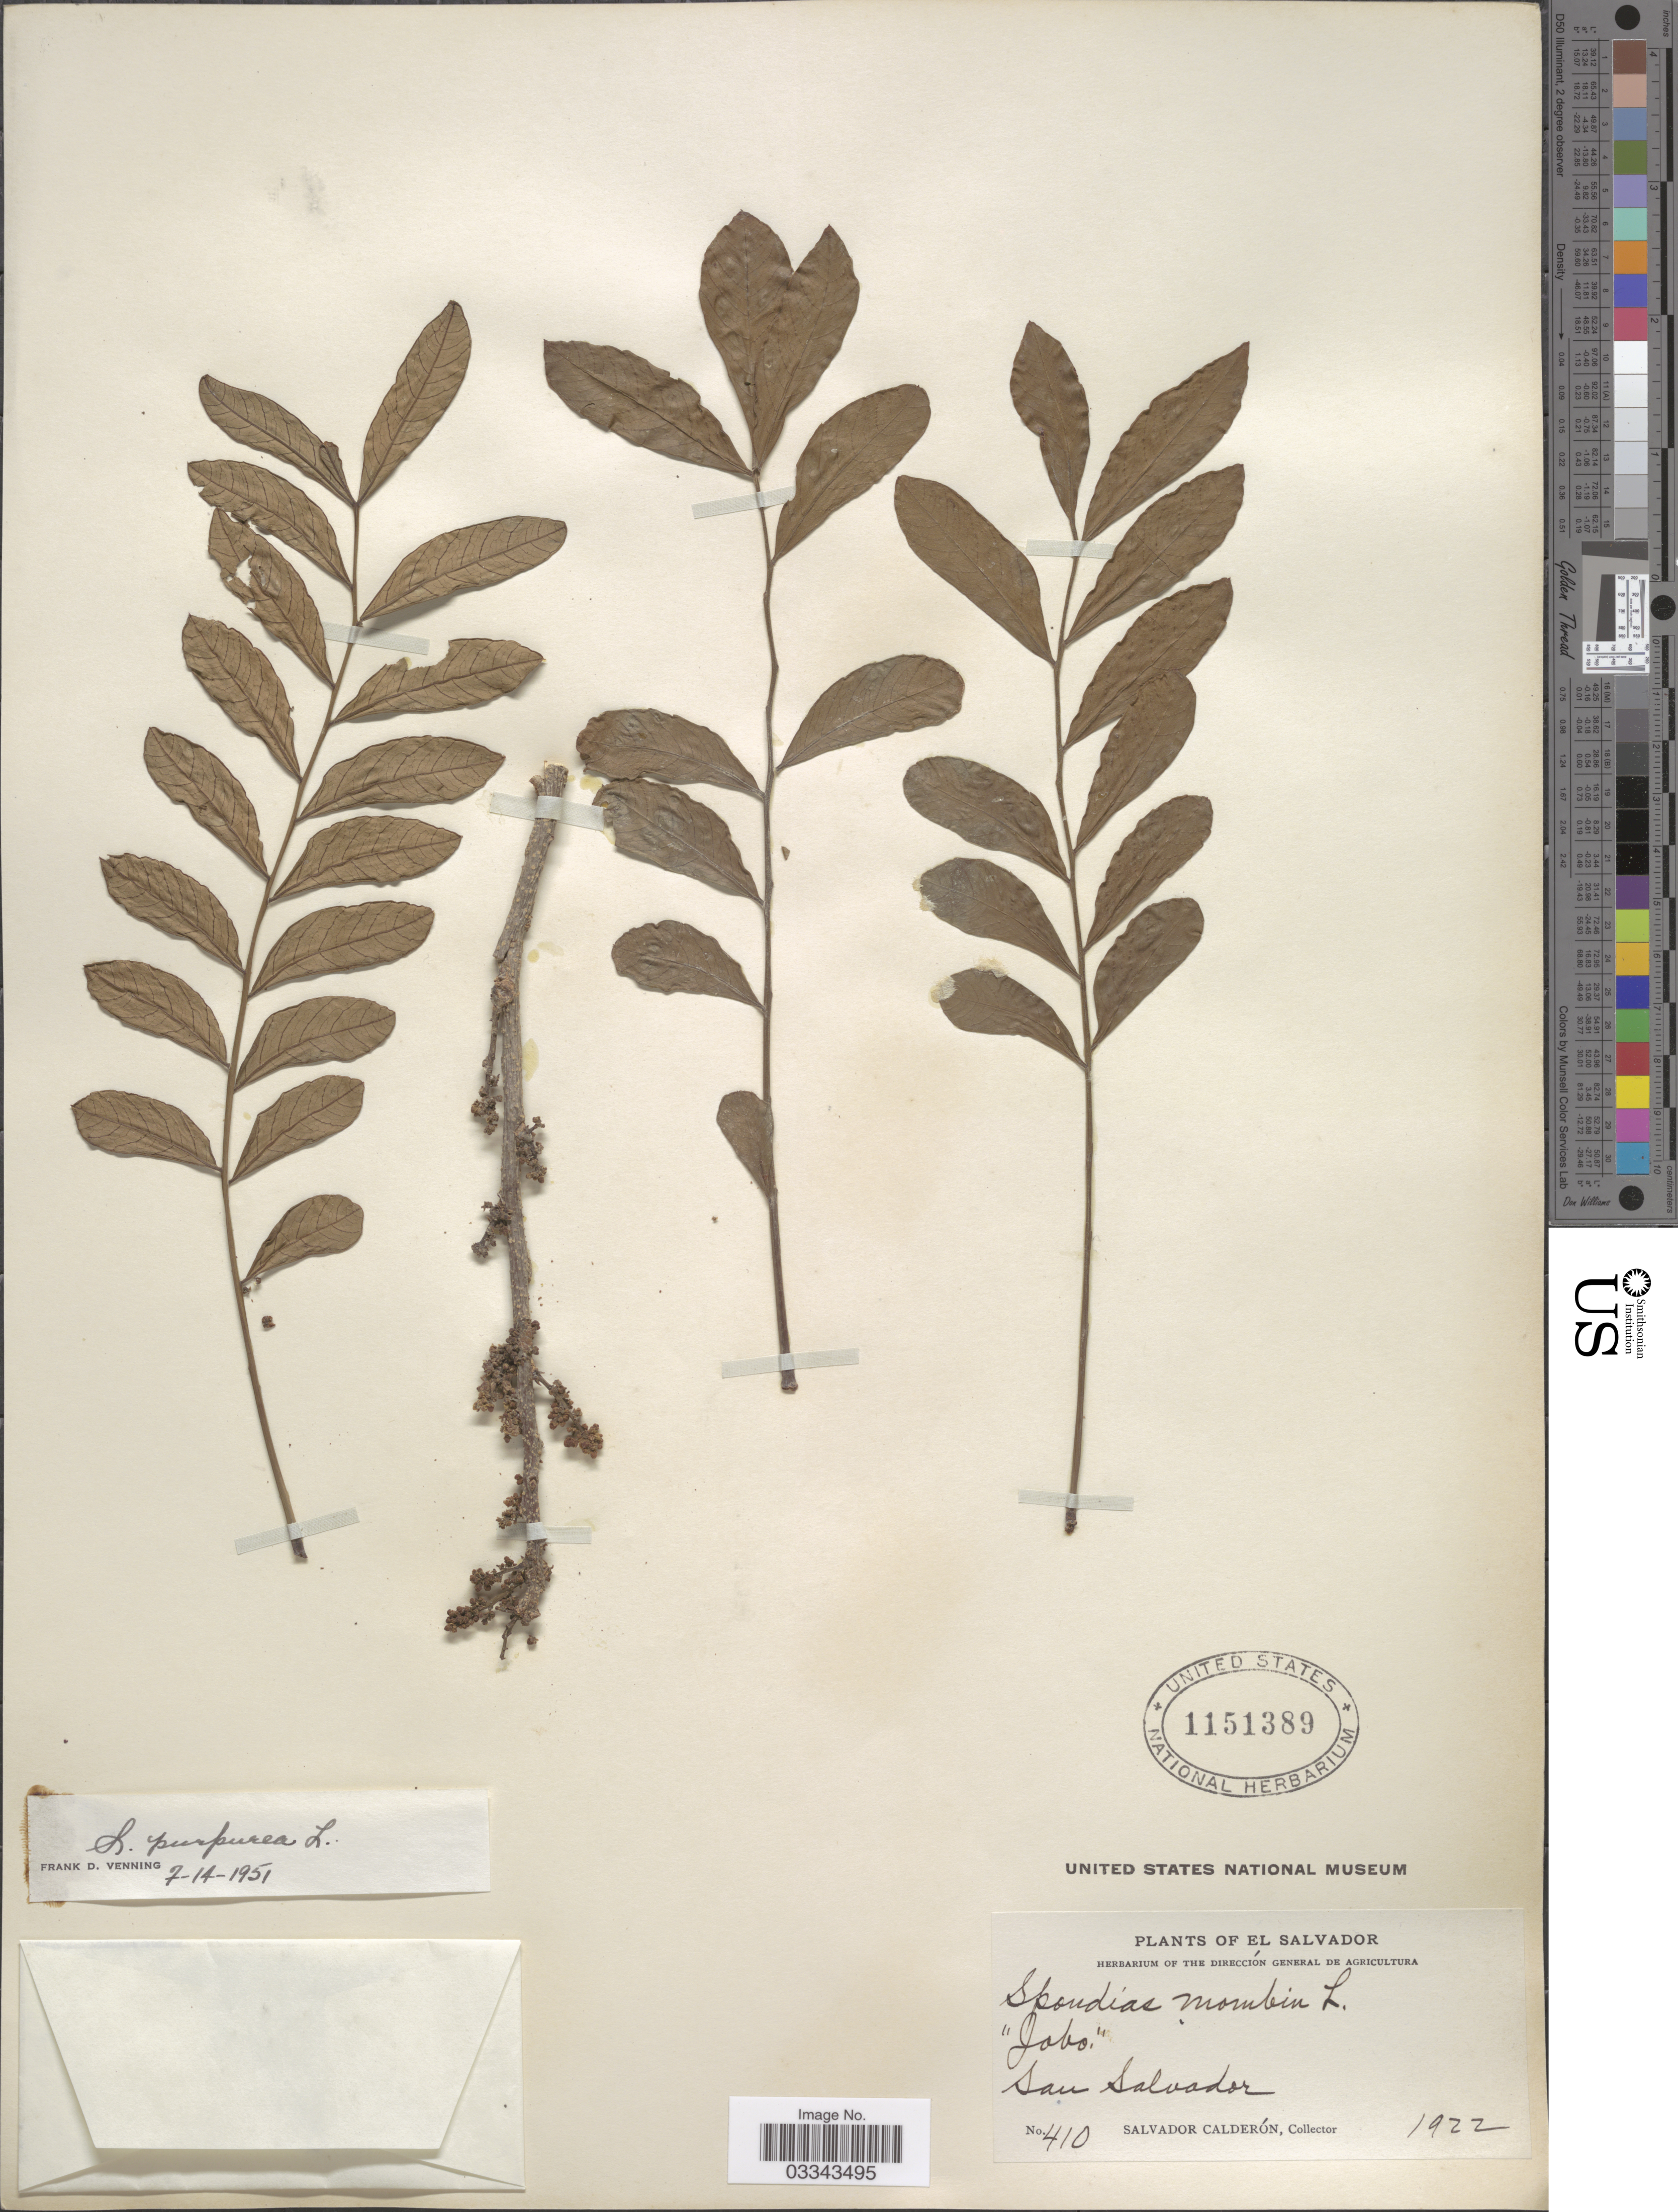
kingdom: Plantae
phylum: Tracheophyta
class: Magnoliopsida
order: Sapindales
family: Anacardiaceae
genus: Spondias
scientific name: Spondias purpurea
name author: L.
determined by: Mitchell, John D.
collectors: S. Calderón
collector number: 410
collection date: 1922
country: El Salvador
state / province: San Salvador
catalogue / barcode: US 1151389